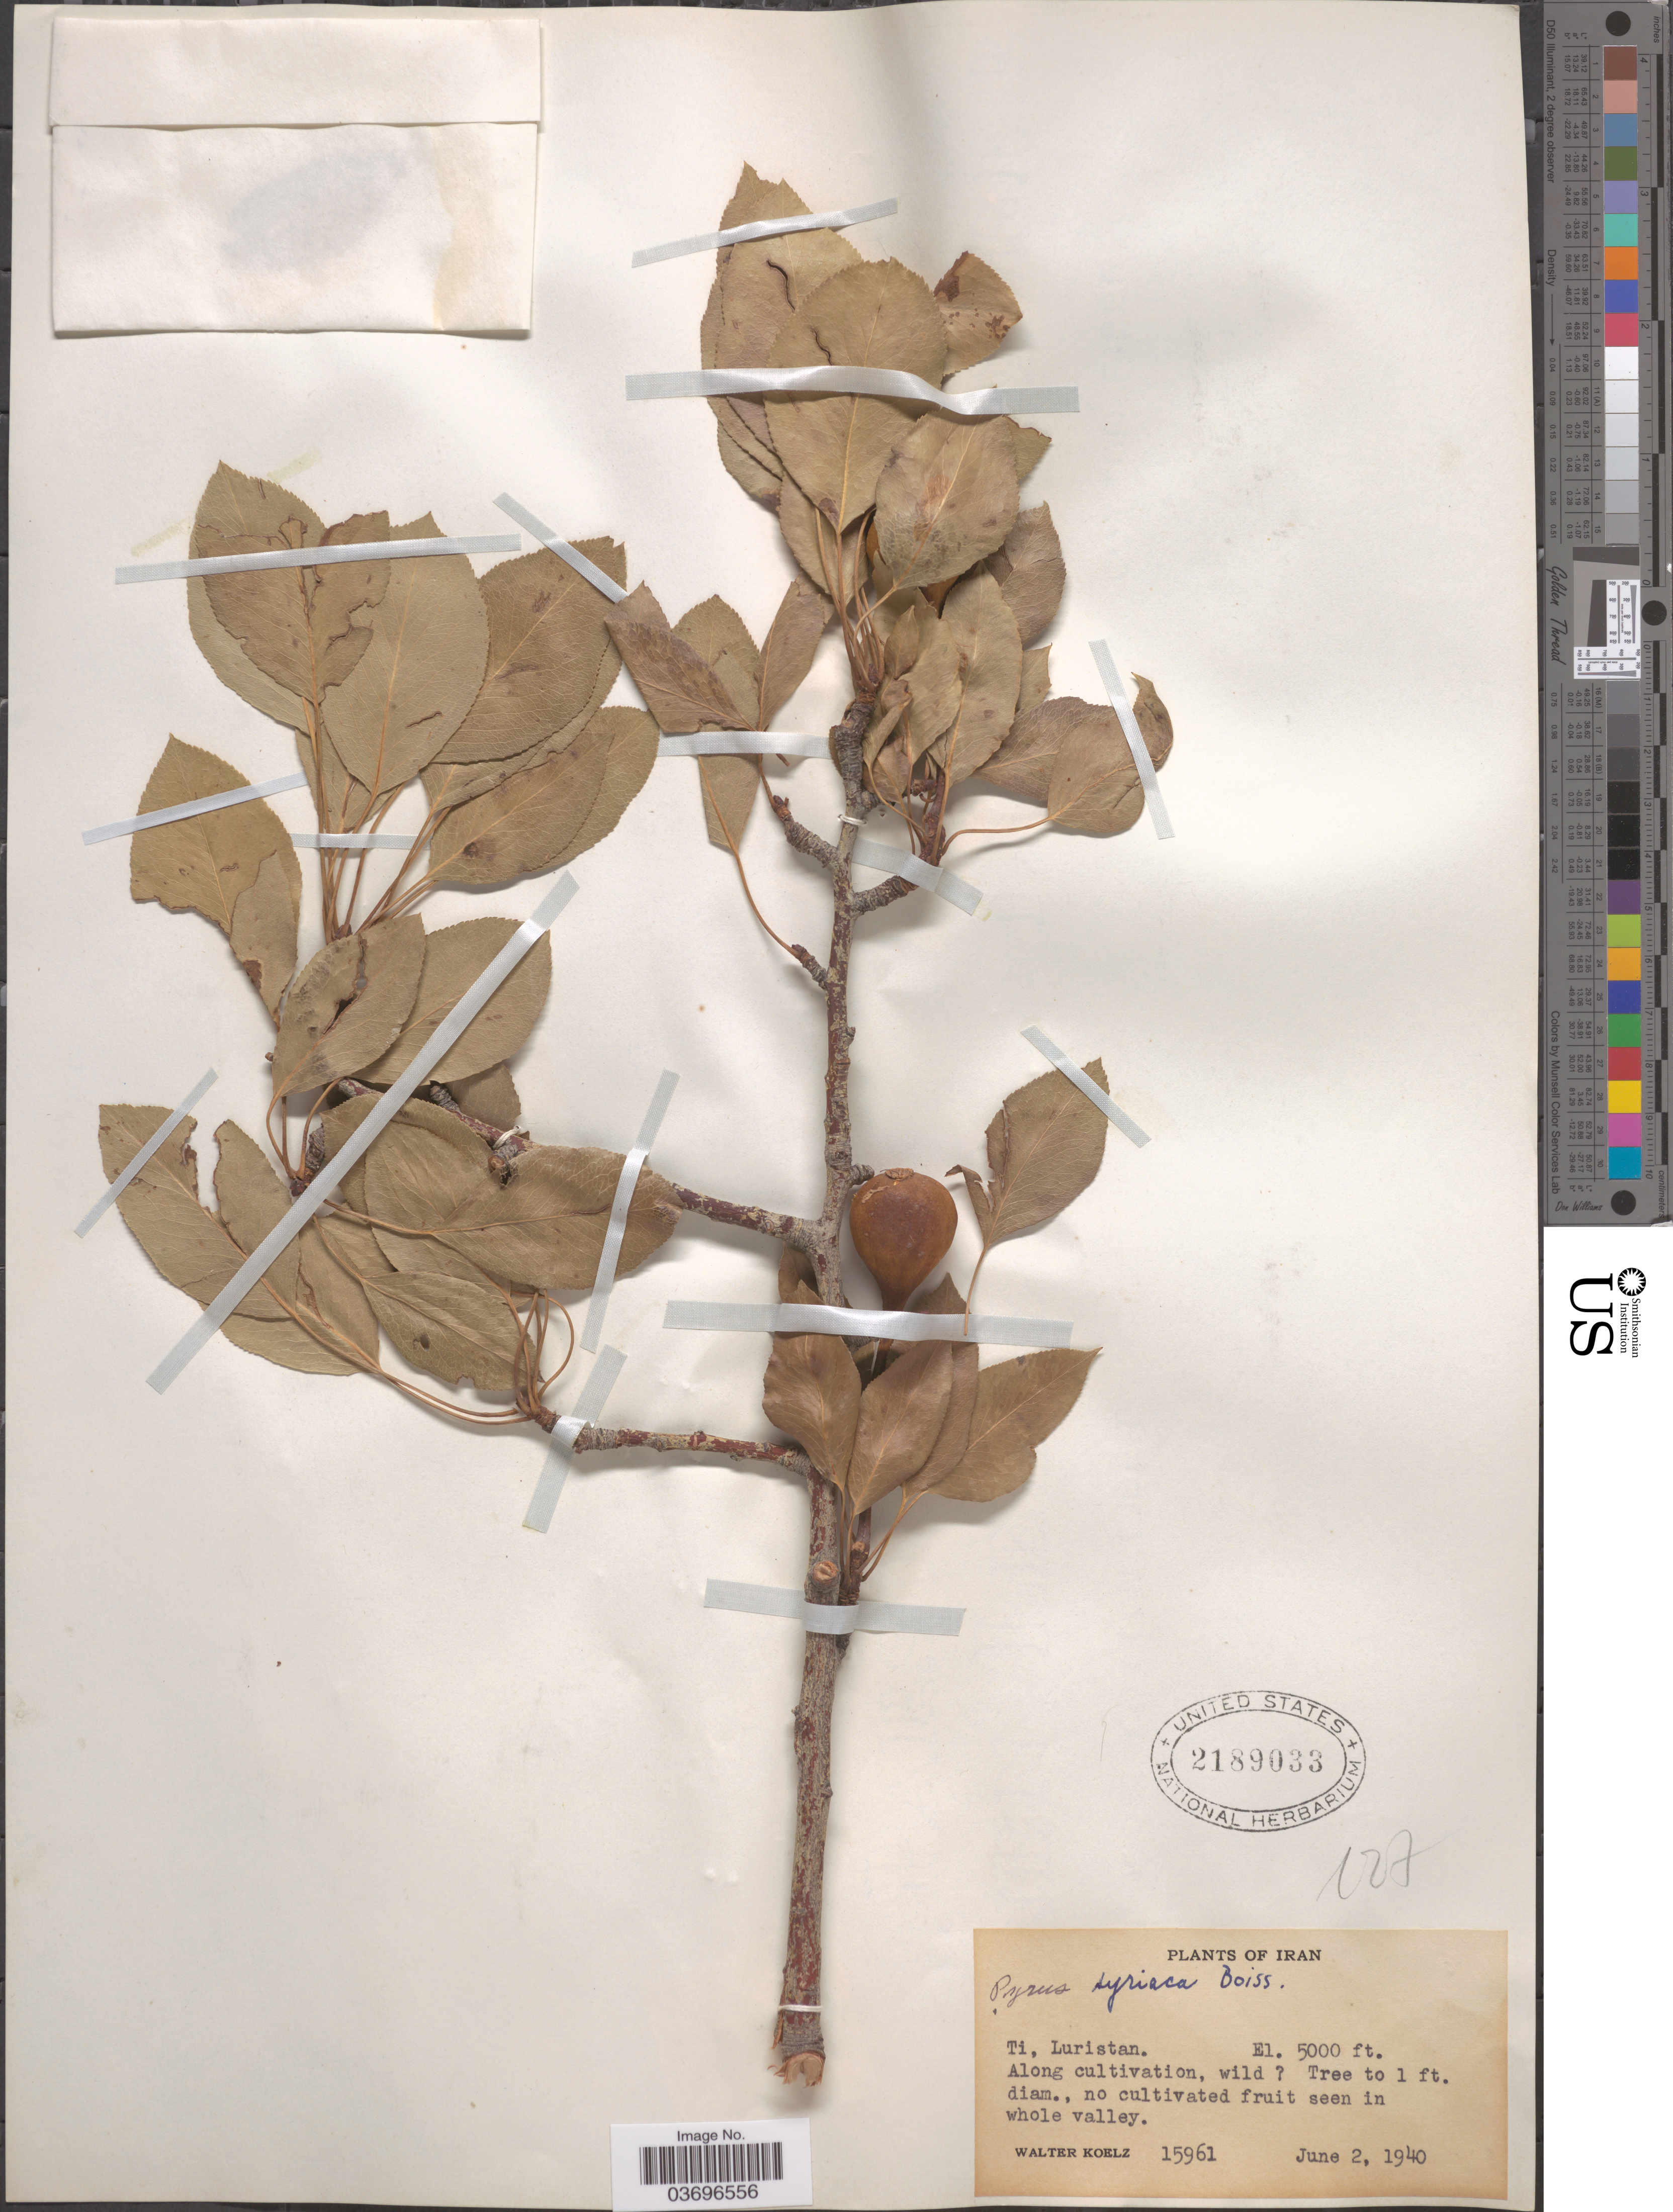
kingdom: Plantae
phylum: Tracheophyta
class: Magnoliopsida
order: Rosales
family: Rosaceae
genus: Pyrus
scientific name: Pyrus syriaca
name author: Boiss.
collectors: W. N. Koelz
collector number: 15961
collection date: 1940-06-02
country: Iran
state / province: Lorestan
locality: Ti, Luristan.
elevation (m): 1524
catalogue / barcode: US 2189033